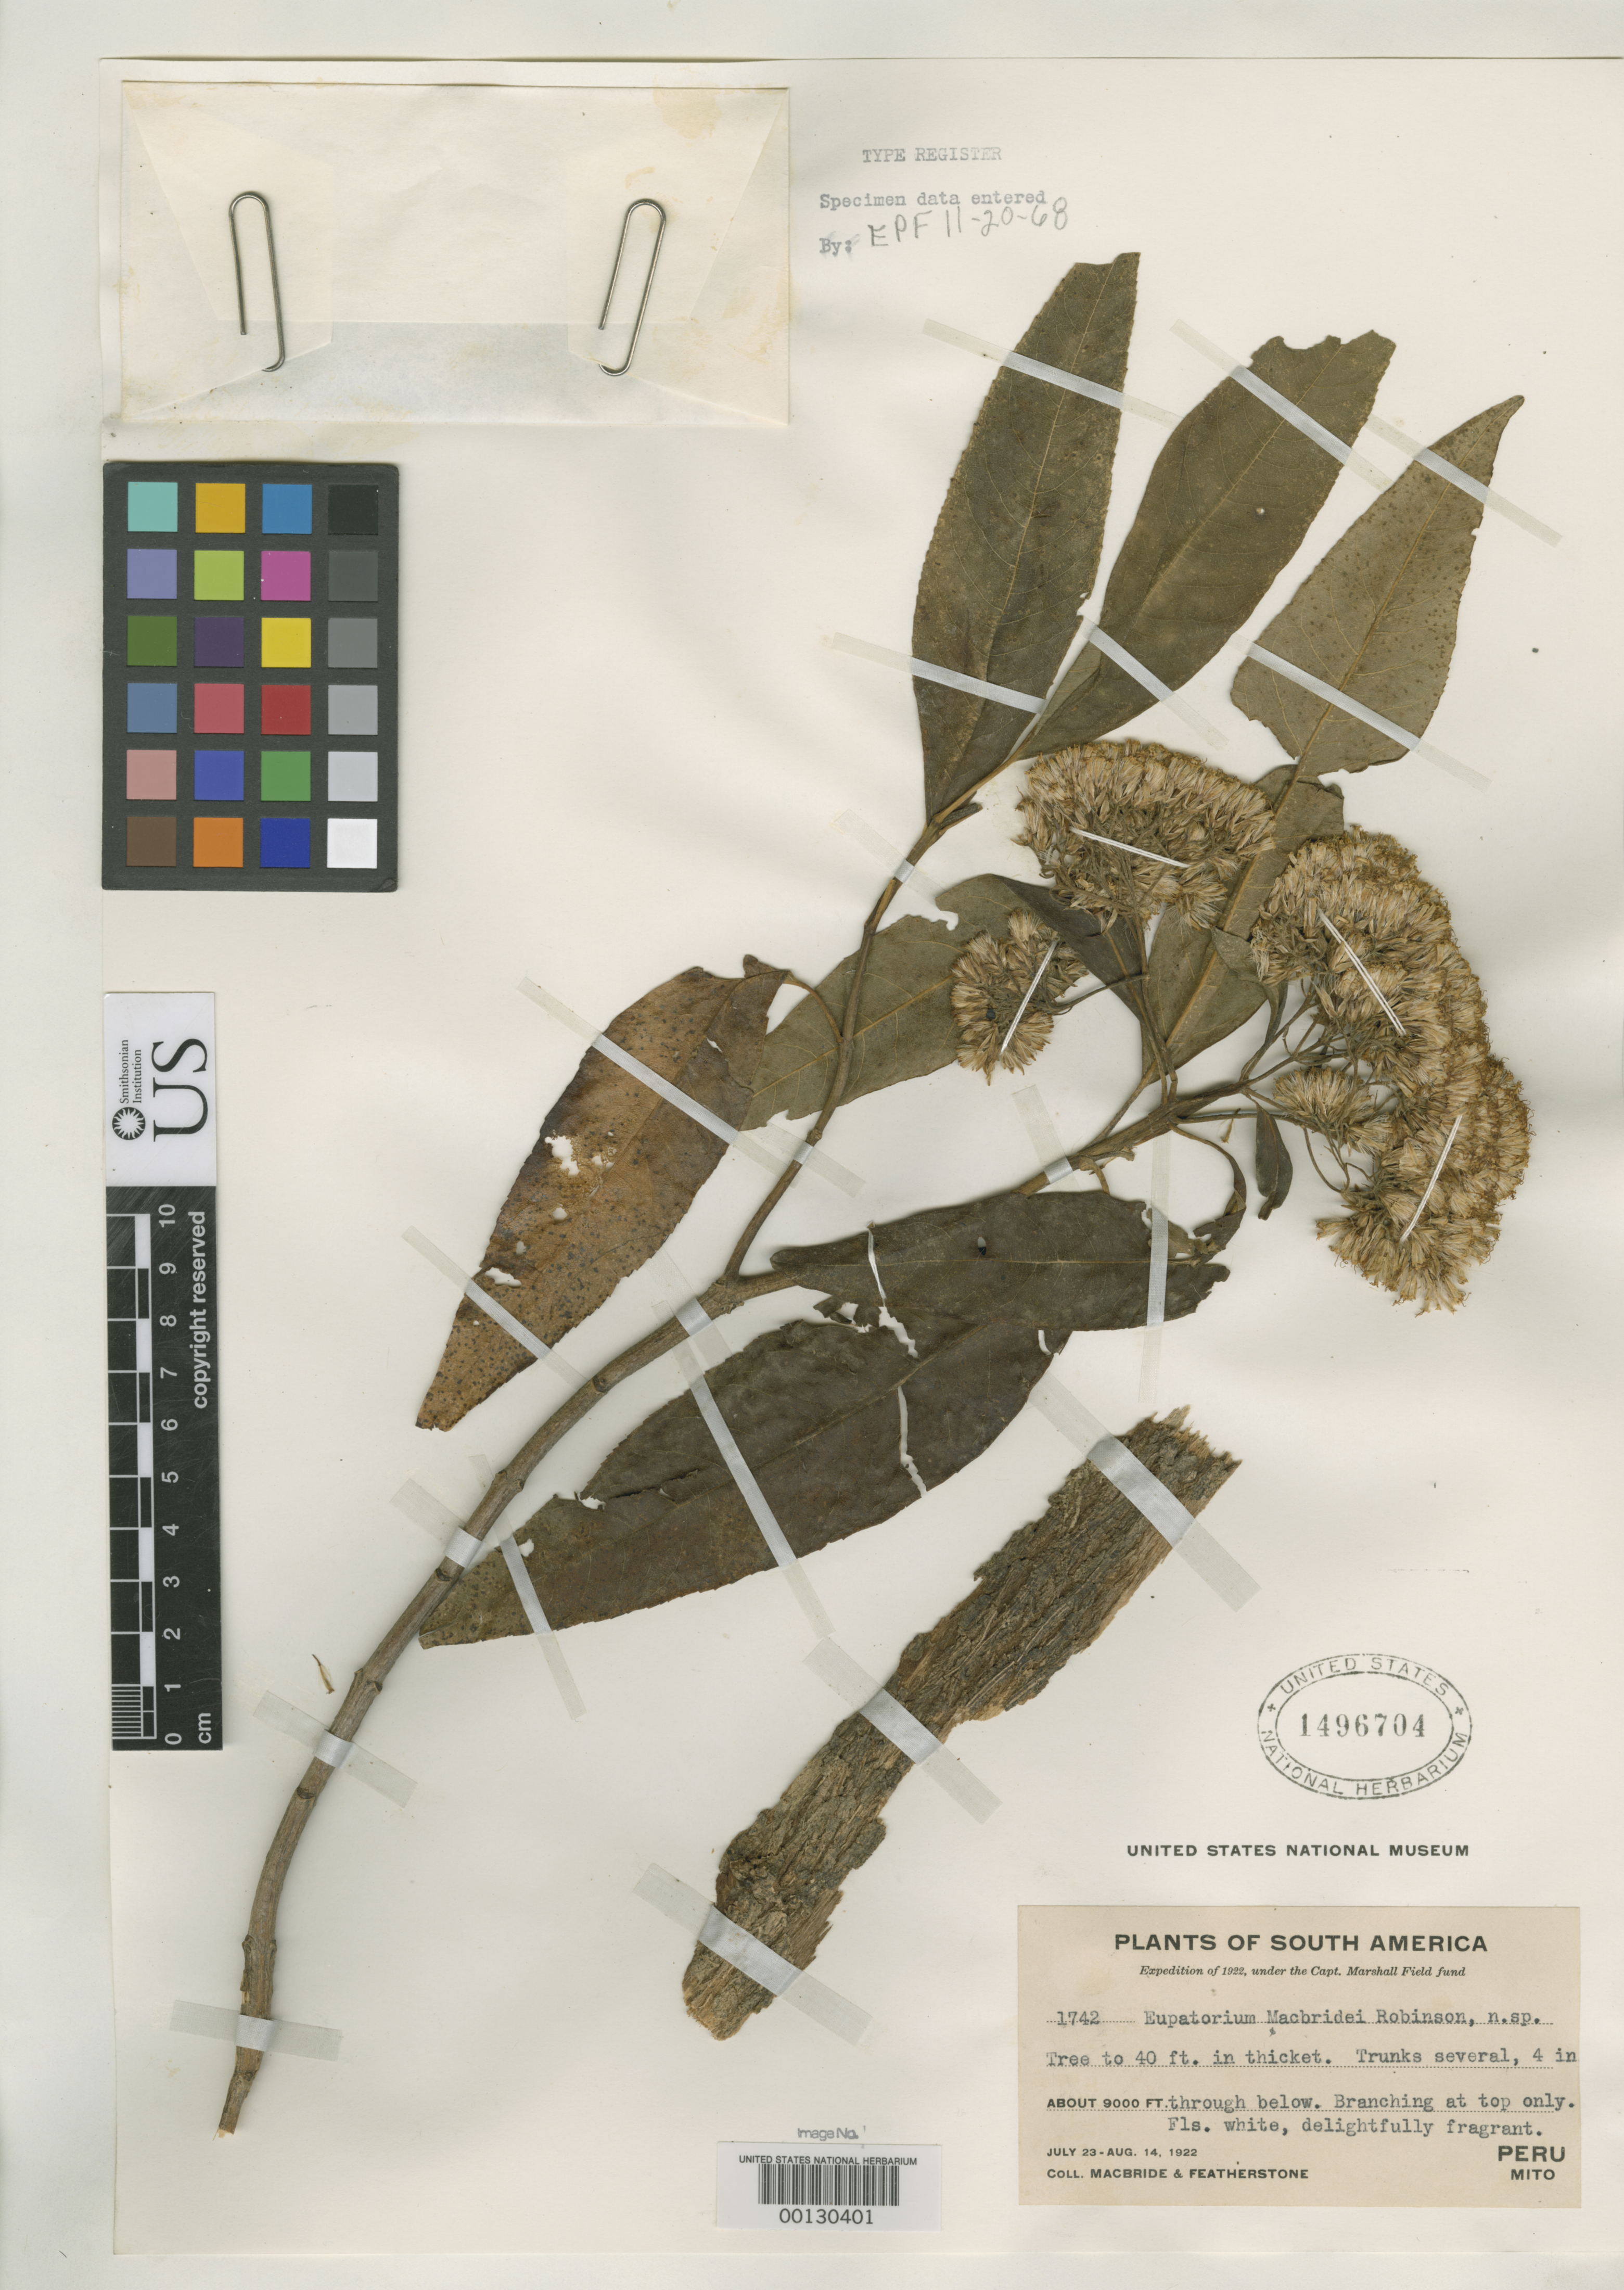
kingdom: Plantae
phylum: Tracheophyta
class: Magnoliopsida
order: Asterales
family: Asteraceae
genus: Eupatorium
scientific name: Eupatorium macbridei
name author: B.L. Rob.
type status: Isotype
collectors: J. F. Macbride & W. Featherstone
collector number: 1742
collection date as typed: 23 Jul 1922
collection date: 1922-07-23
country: Peru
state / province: Huánuco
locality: Mito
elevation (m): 2745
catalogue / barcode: US 1496704